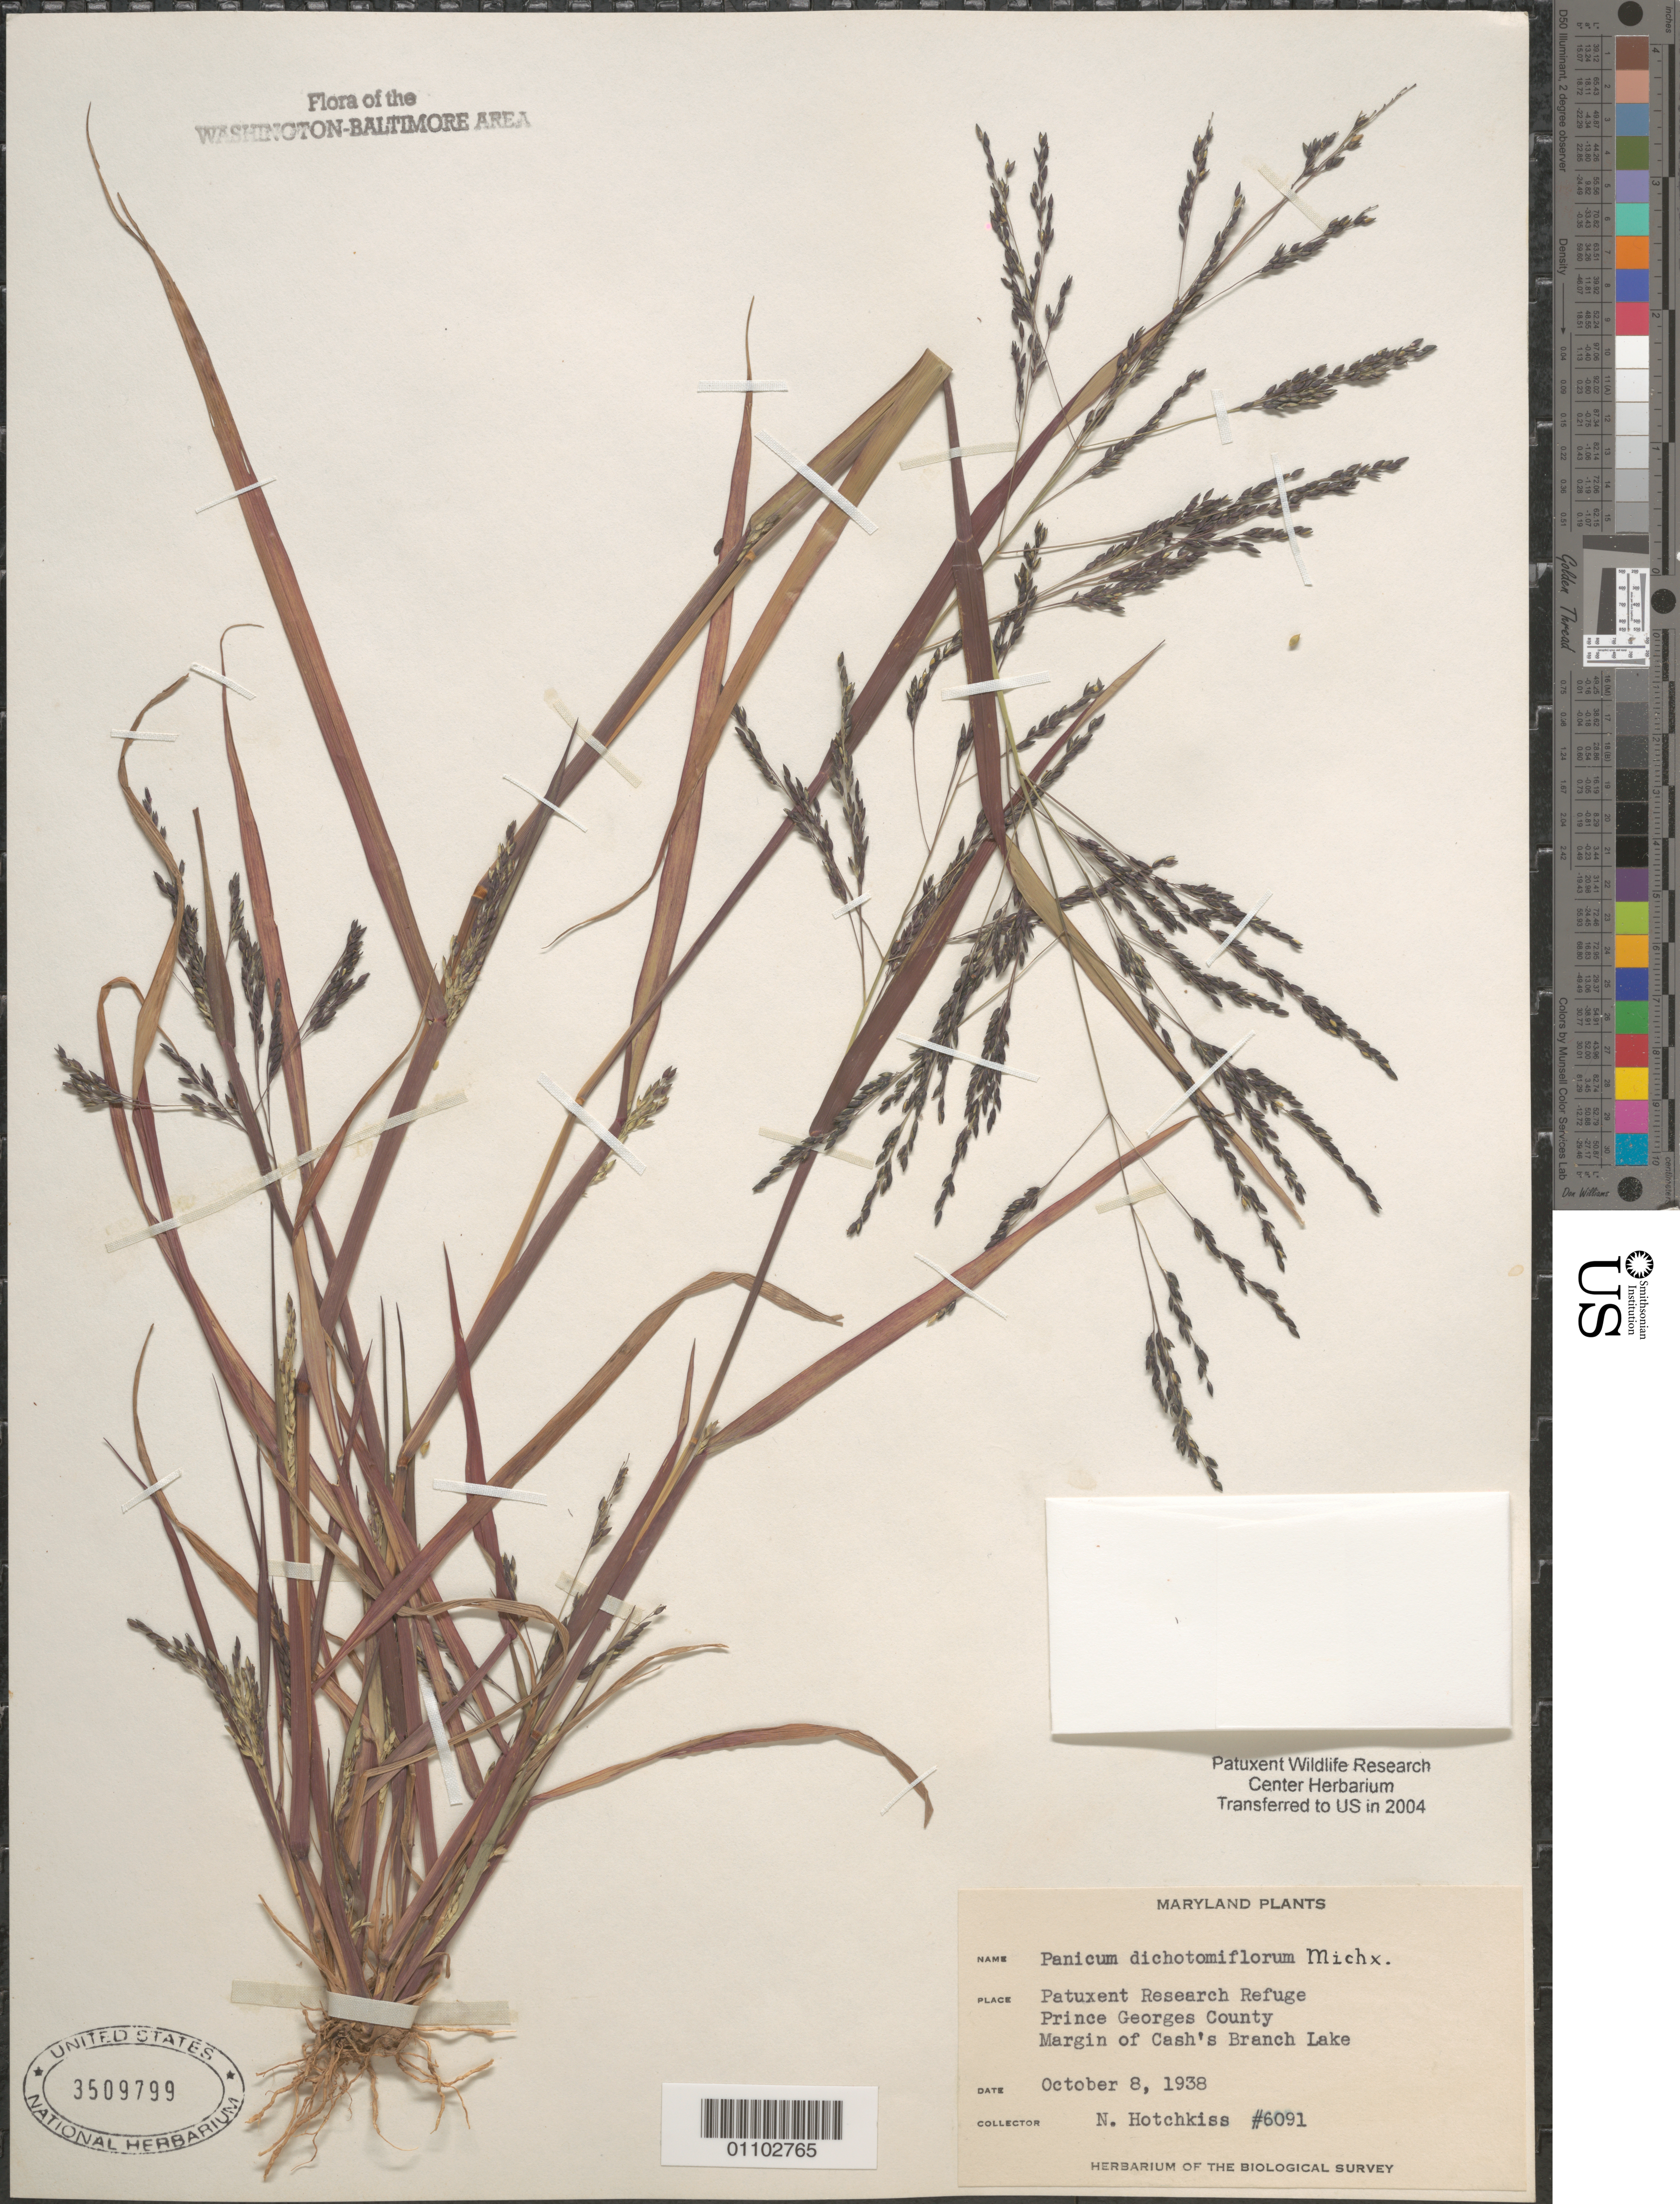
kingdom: Plantae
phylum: Tracheophyta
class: Liliopsida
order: Poales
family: Poaceae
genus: Panicum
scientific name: Panicum dichotomiflorum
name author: Michx.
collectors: N. Hotchkiss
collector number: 6091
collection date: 1938-10-08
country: United States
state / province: Maryland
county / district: Prince George's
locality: Patuxent Research Refuge, margin of Cash's Branch Lake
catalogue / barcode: US 3509799